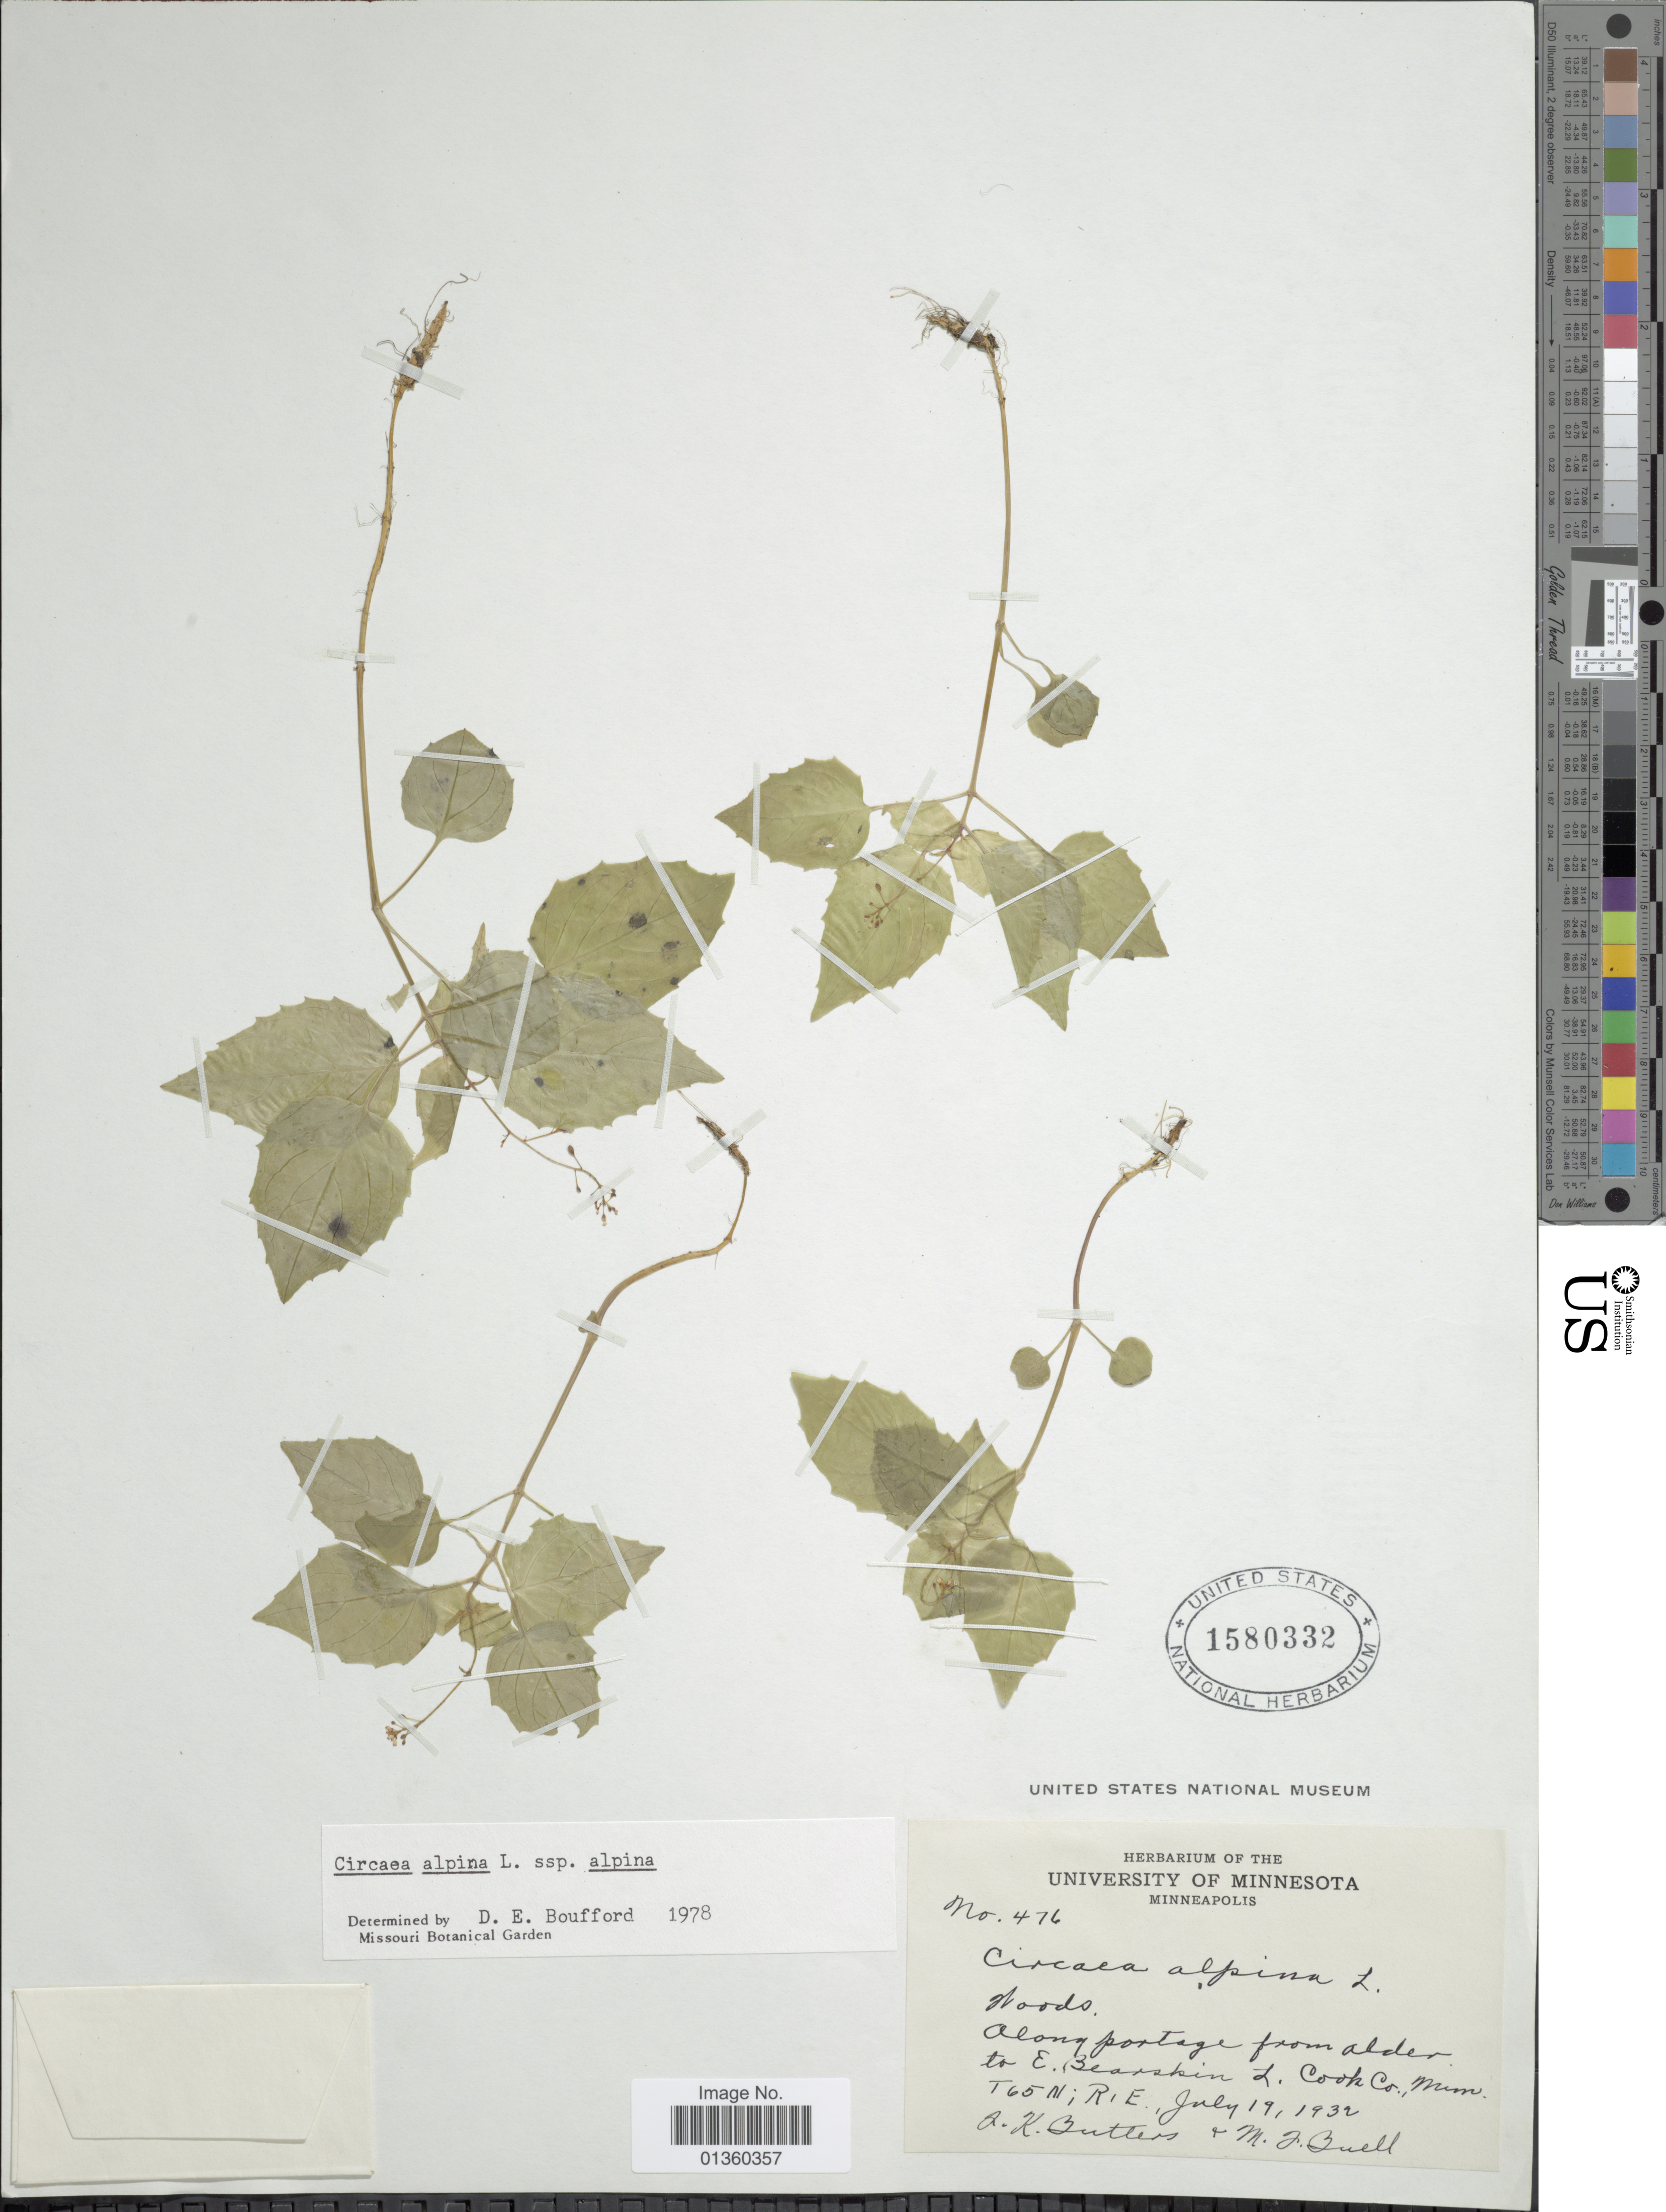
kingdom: Plantae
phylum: Tracheophyta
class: Magnoliopsida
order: Myrtales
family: Onagraceae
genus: Circaea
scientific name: Circaea alpina subsp. alpina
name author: L.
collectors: F. K. Butters & M. Buell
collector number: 476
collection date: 1932-07-19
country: United States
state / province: Minnesota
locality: Minneapolis. Along portage from alder to E. Bearskin L. Cook Co.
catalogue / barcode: US 1580332